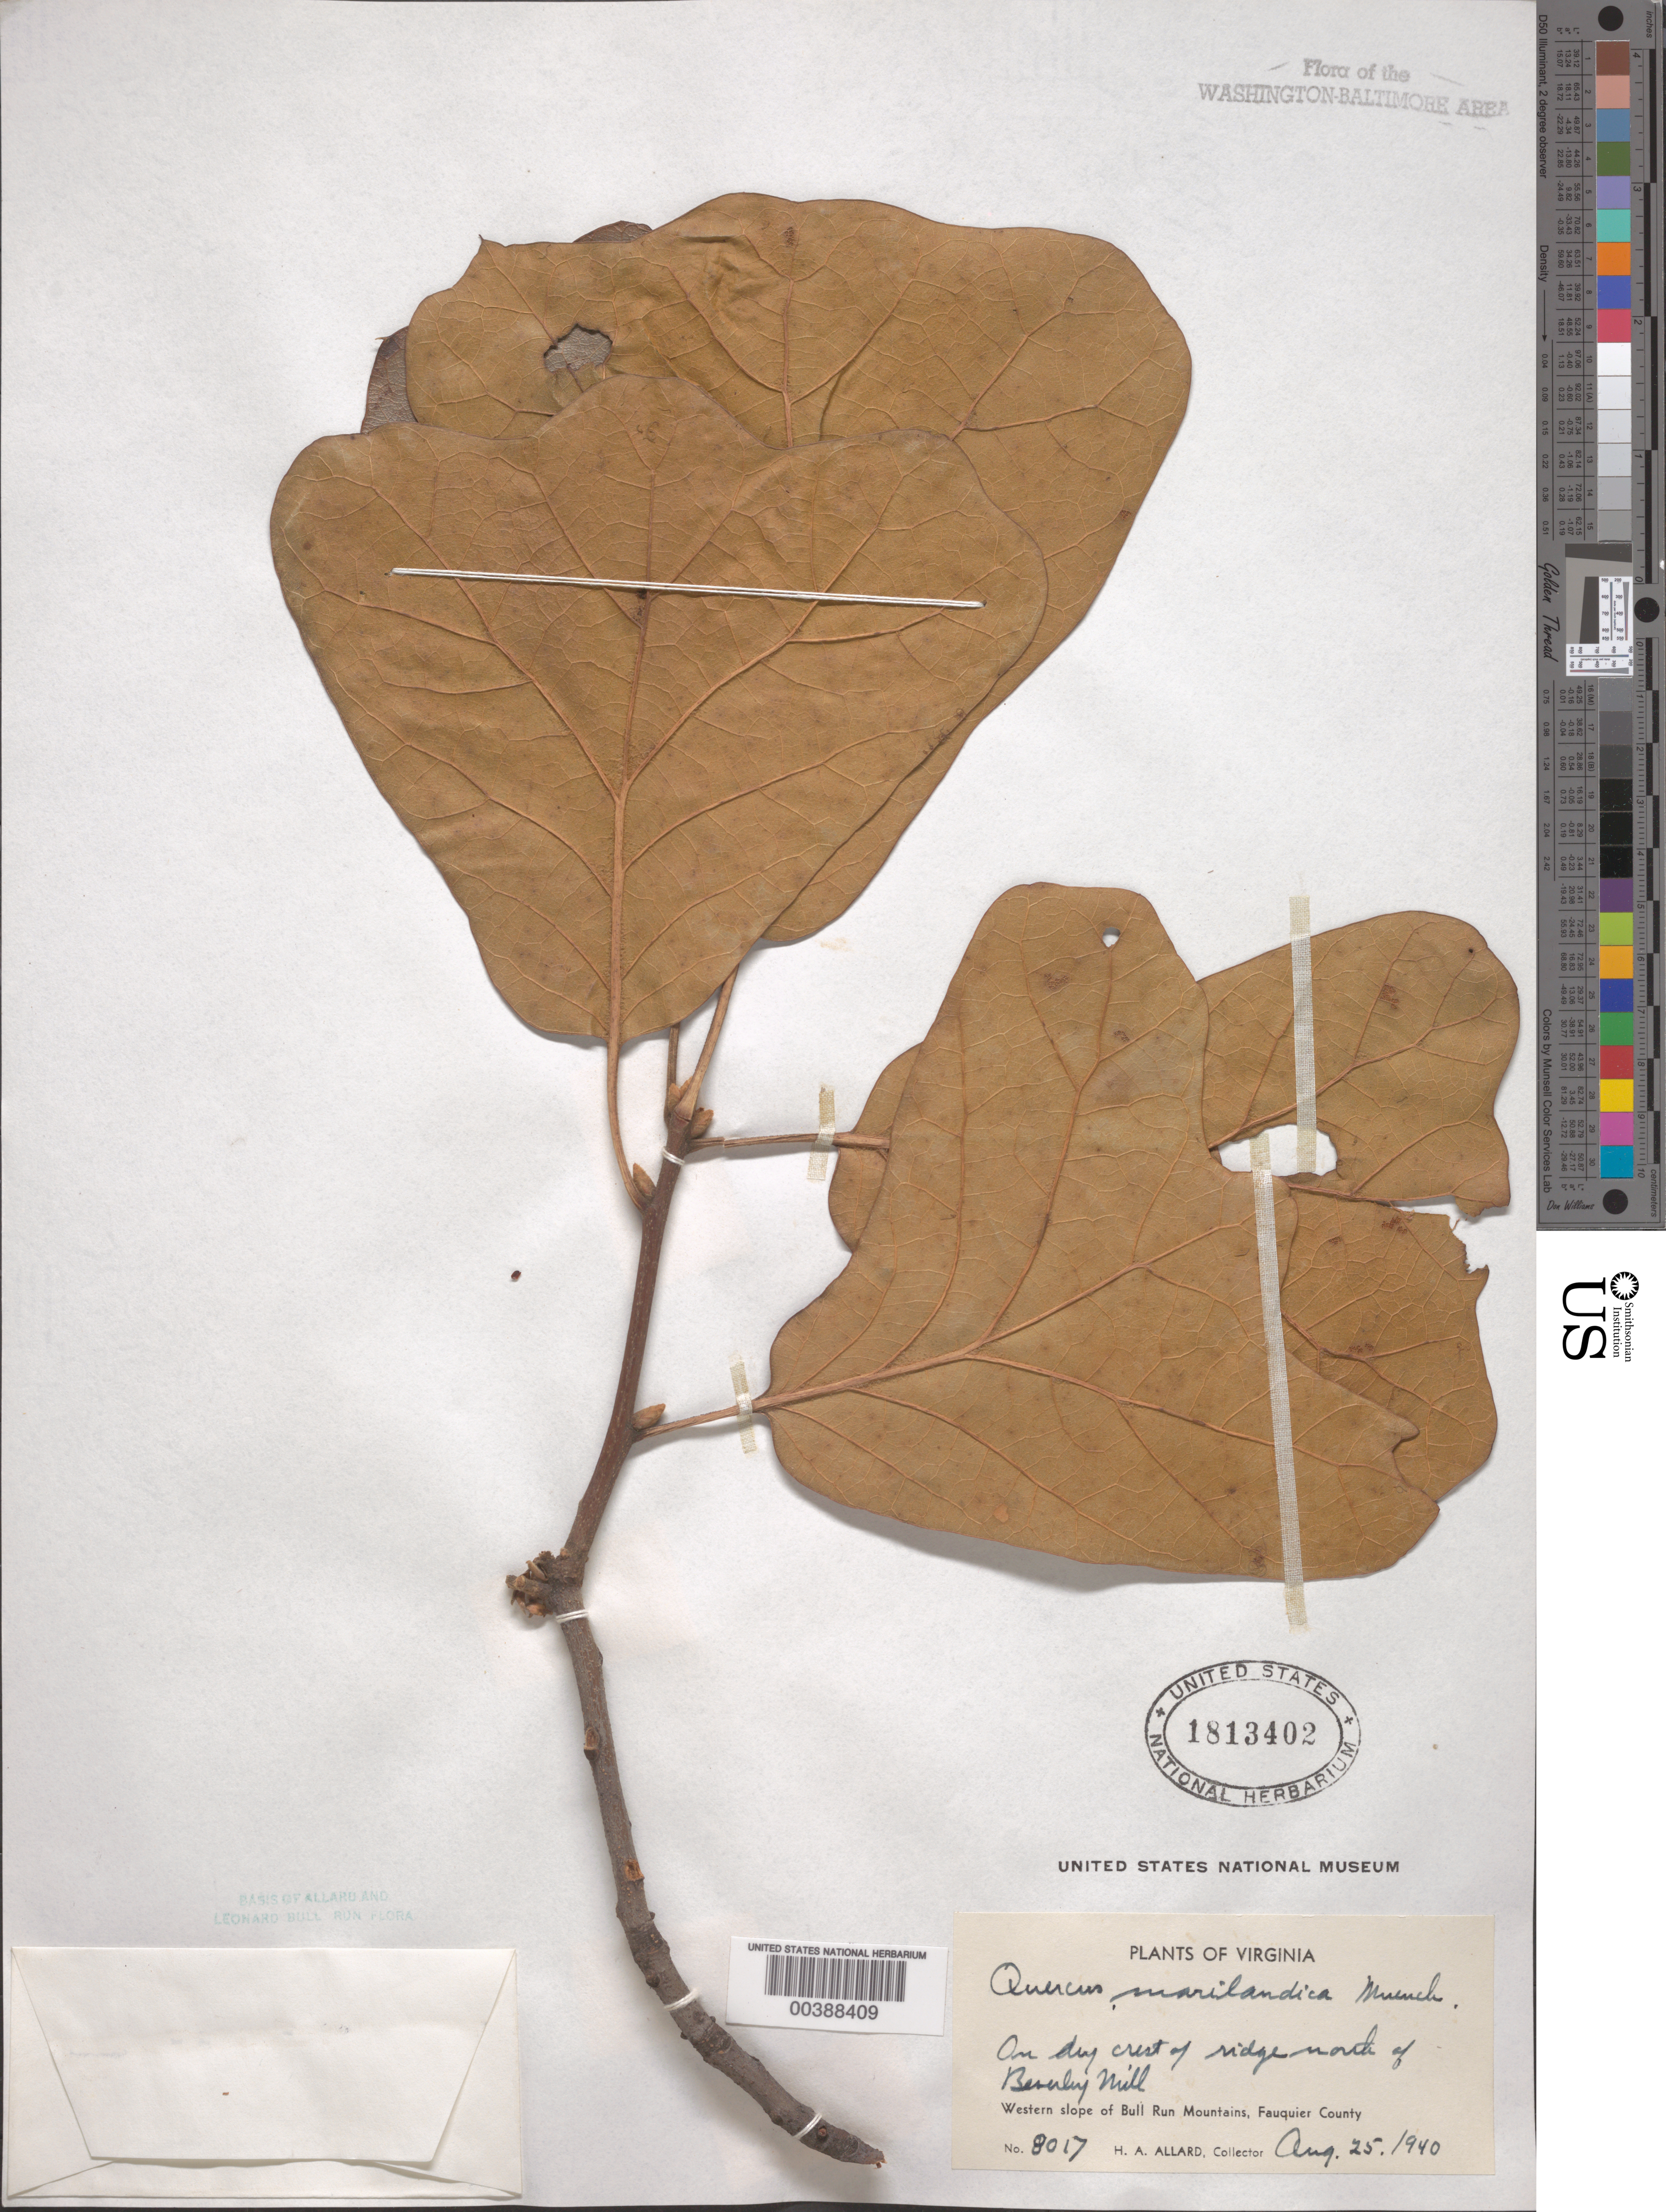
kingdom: Plantae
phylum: Tracheophyta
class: Magnoliopsida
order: Fagales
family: Fagaceae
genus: Quercus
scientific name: Quercus marilandica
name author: (L.) Münchh.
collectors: H. A. Allard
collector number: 8017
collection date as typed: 25 Aug 1940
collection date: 1940-08-25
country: United States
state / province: Virginia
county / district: Fauquier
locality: North of Beverley Mill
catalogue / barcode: US 1813402